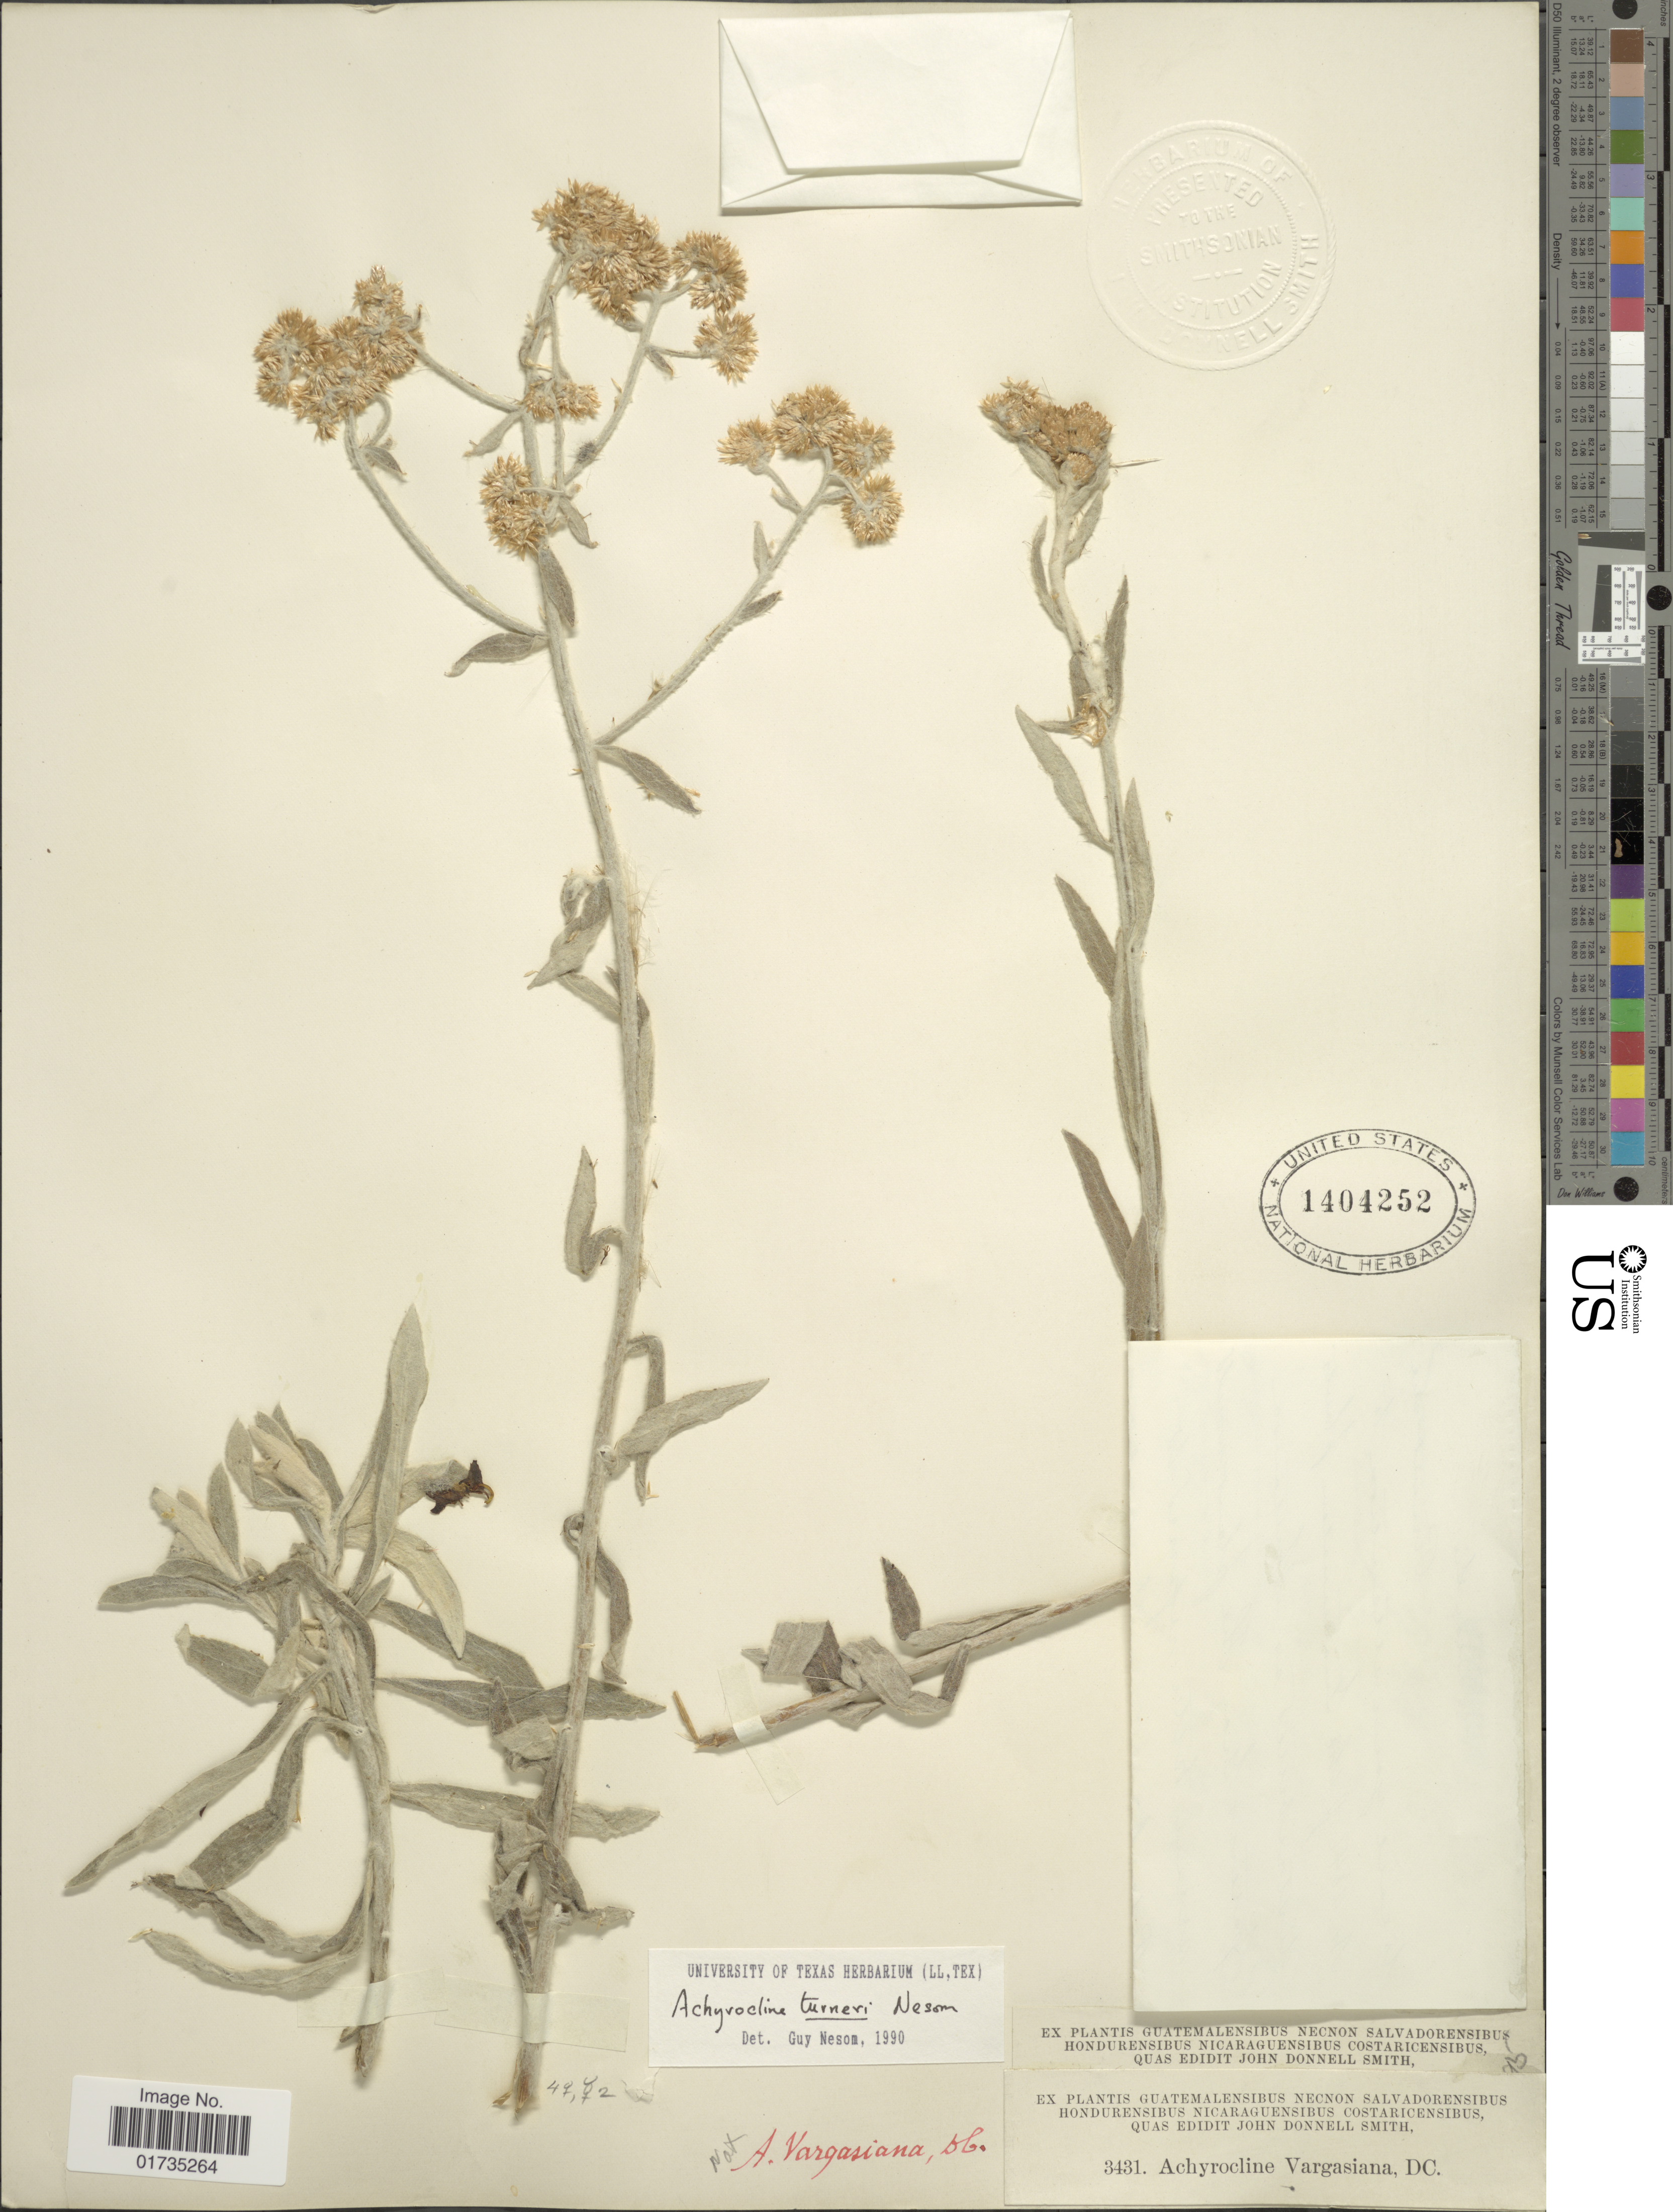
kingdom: Plantae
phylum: Tracheophyta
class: Magnoliopsida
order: Asterales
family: Asteraceae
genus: Achyrocline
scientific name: Achyrocline turneri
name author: G.L. Nesom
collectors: J. Donnell Smith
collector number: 3431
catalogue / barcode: US 1404252